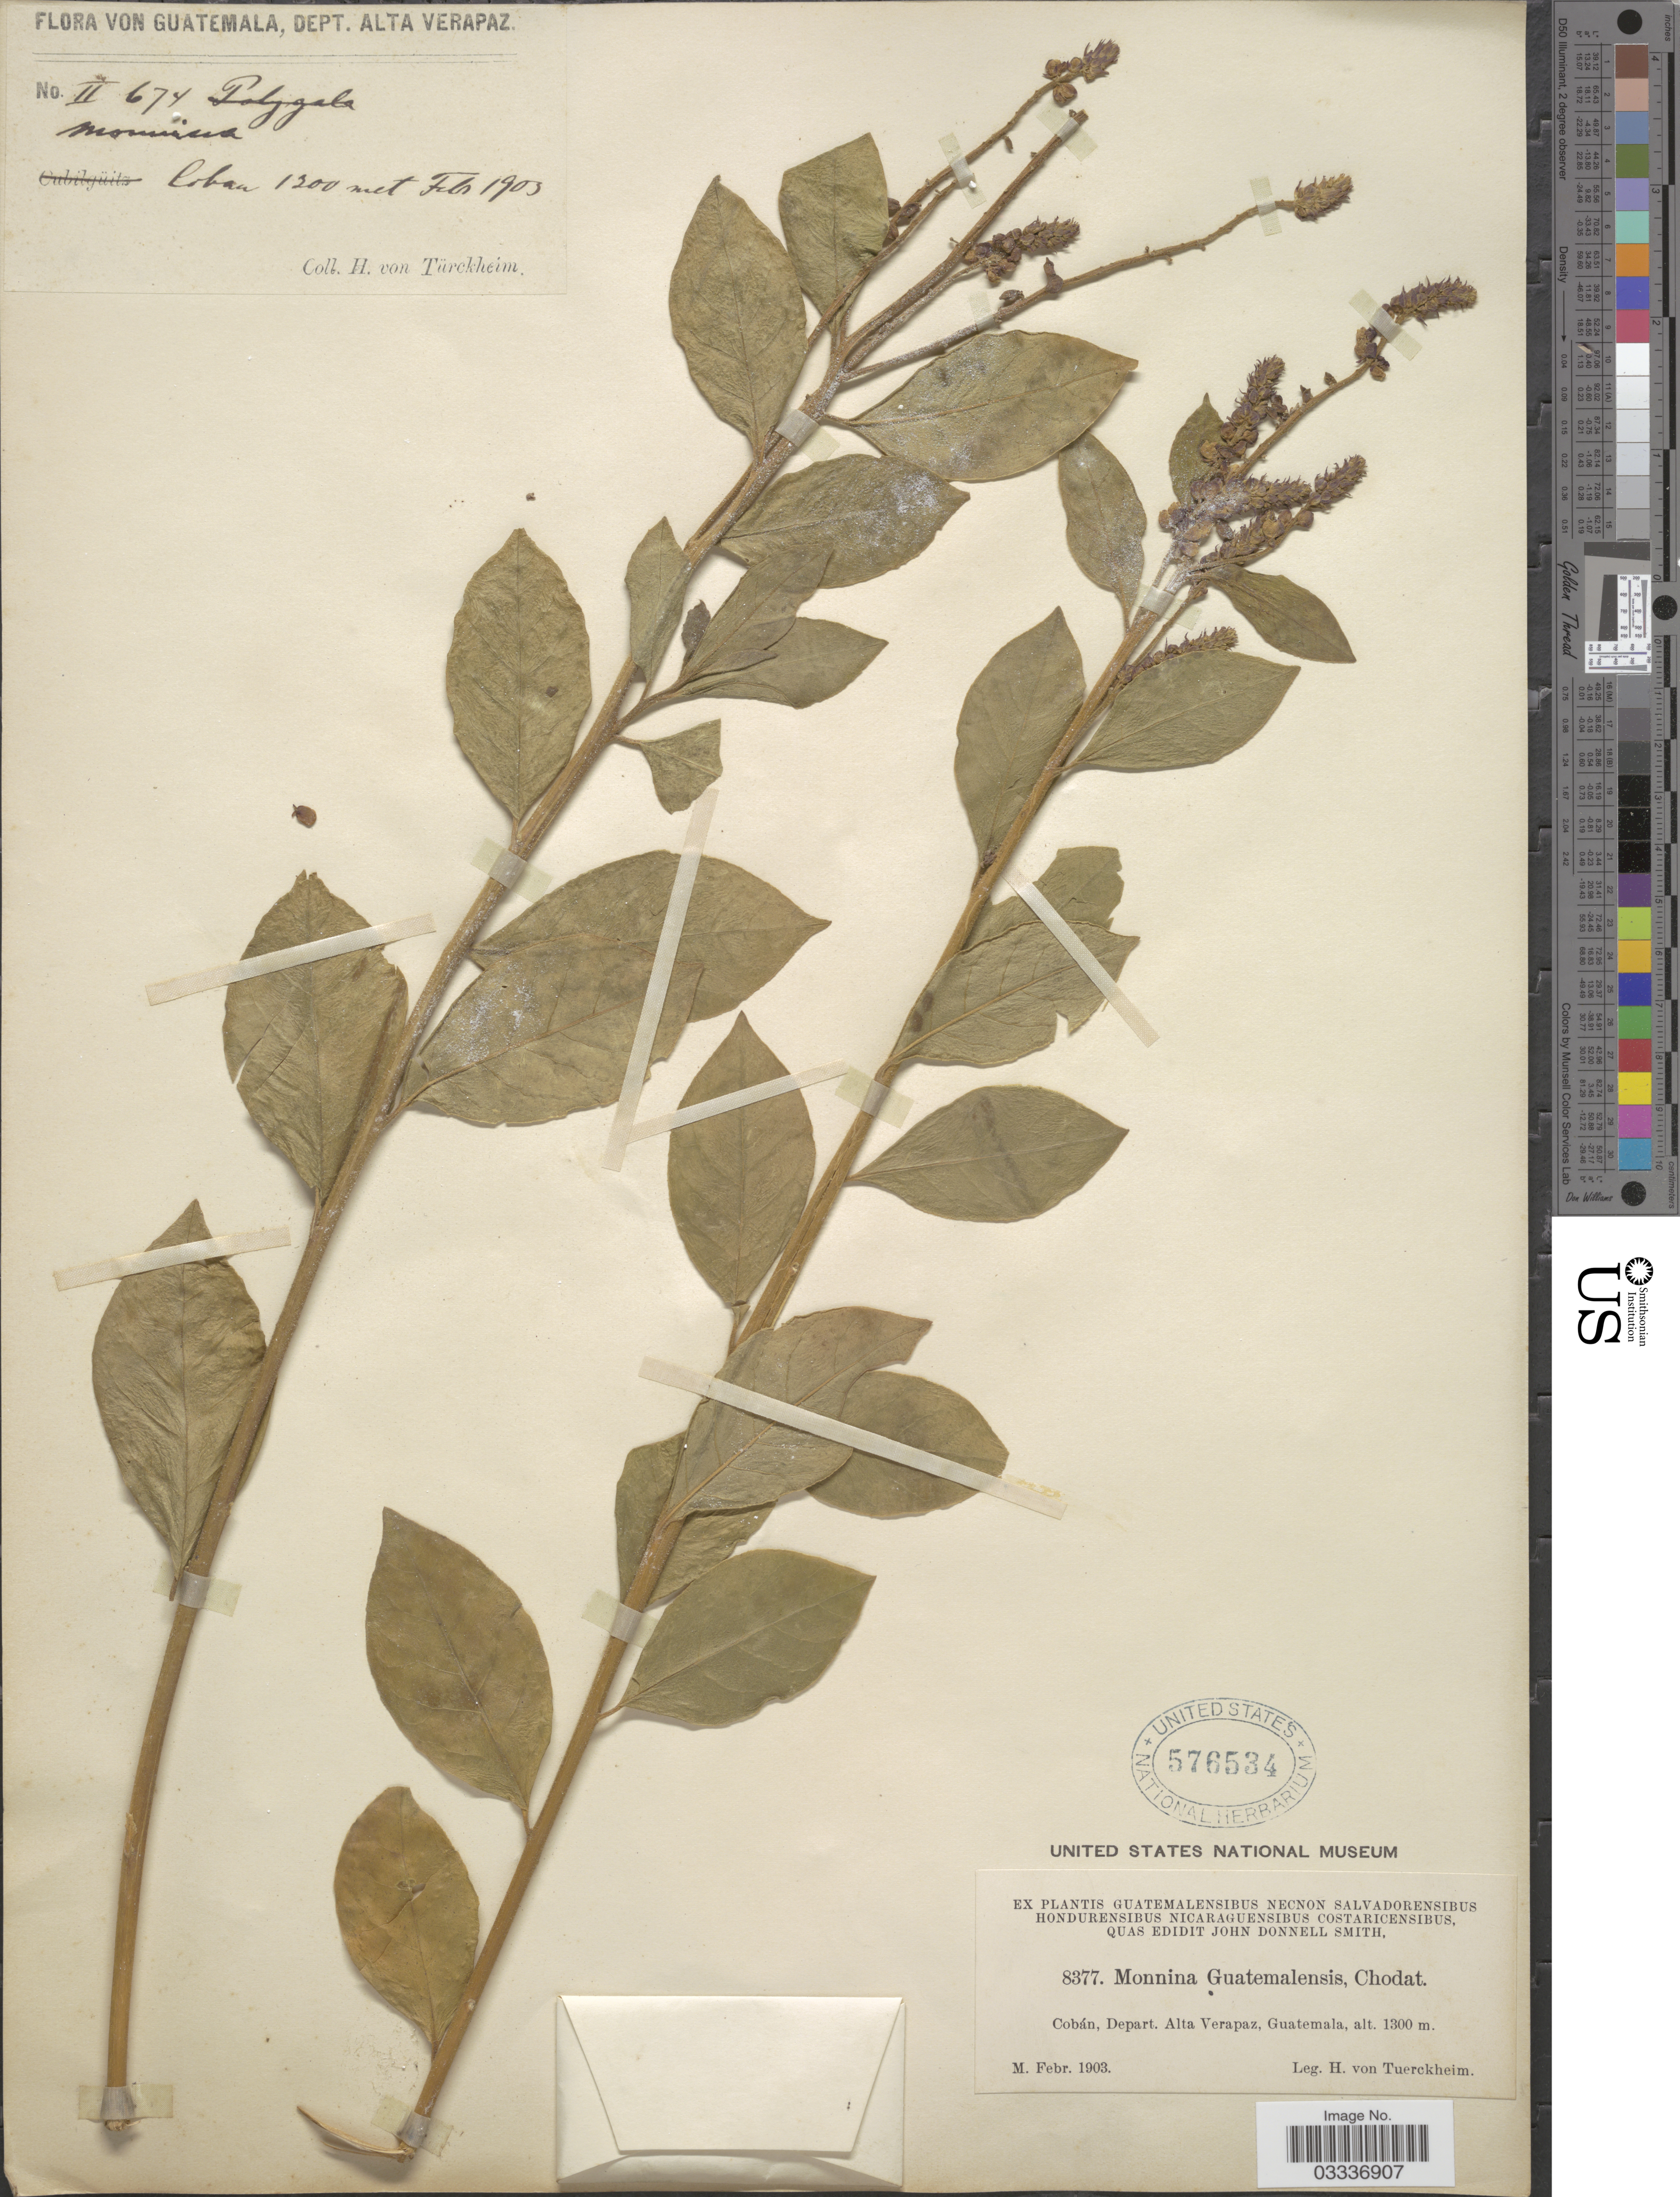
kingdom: Plantae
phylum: Tracheophyta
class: Magnoliopsida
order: Fabales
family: Polygalaceae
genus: Monnina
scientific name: Monnina guatemalensis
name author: Chodat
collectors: H. von Tuerckheim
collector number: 8377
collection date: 1903-02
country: Guatemala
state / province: Alta Verapaz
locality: Cobán, Depart. Alta Verapaz.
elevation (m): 1300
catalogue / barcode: US 576534